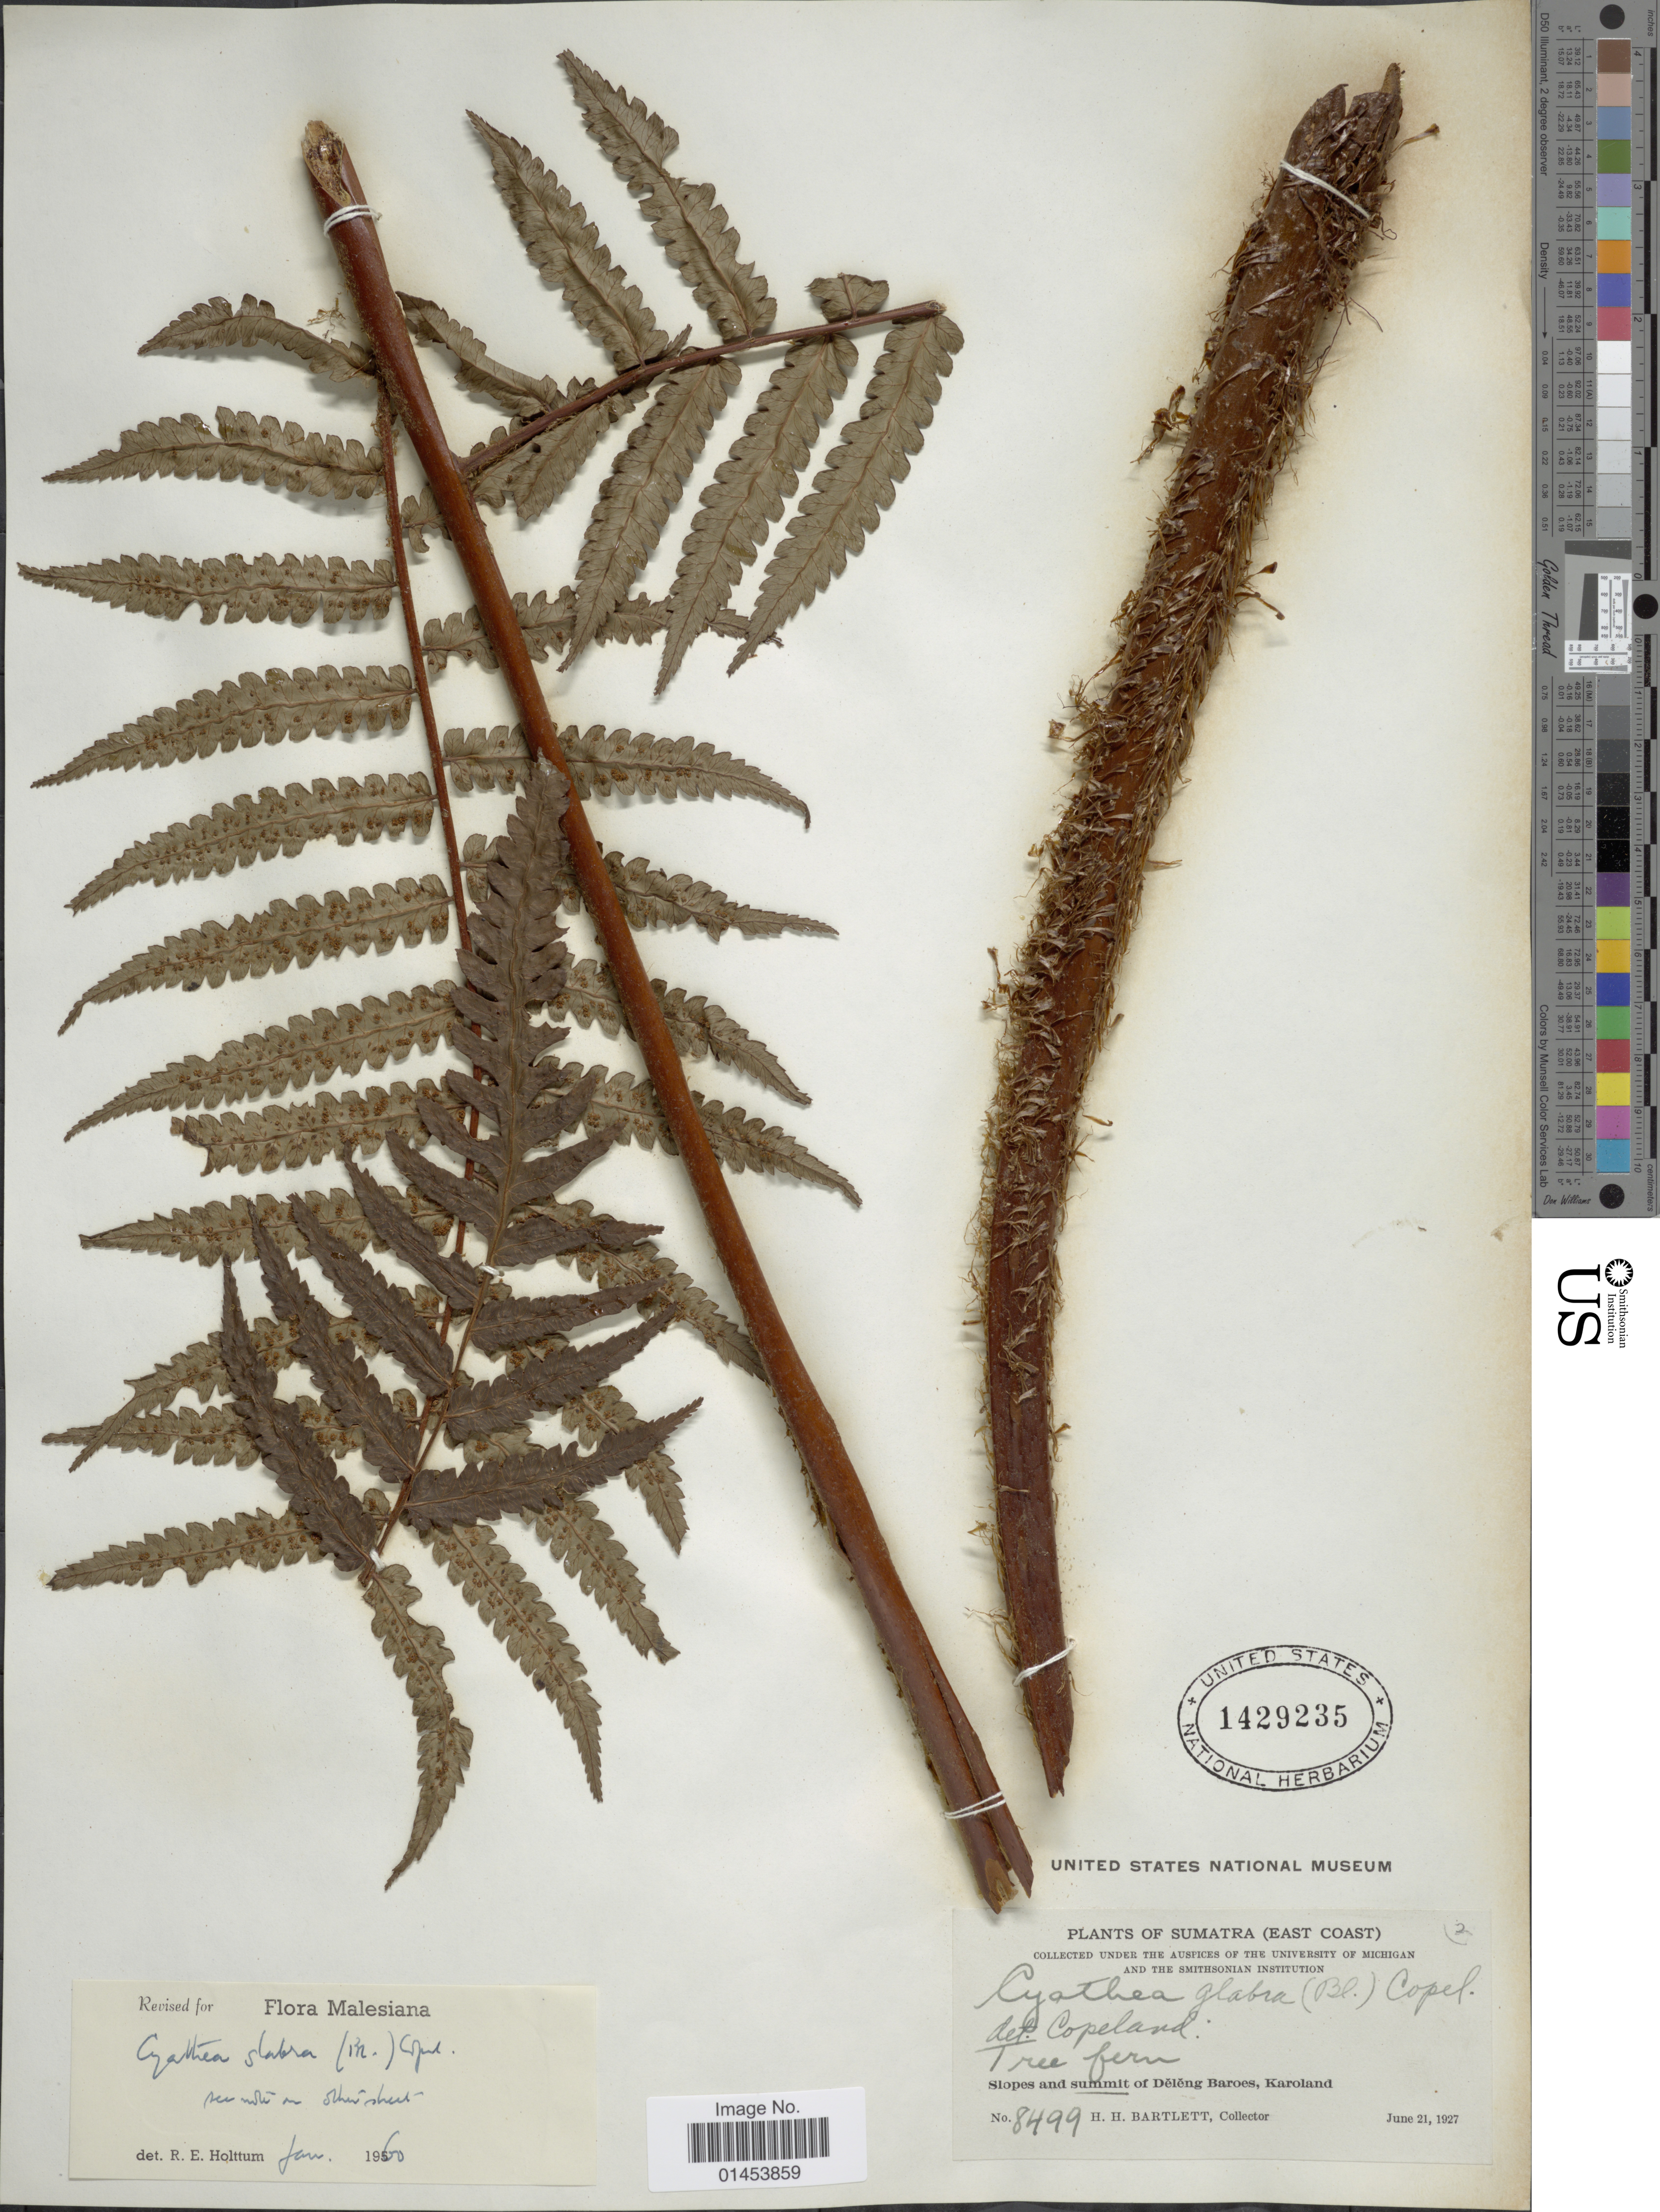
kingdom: Plantae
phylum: Tracheophyta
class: Polypodiopsida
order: Cyatheales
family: Cyatheaceae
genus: Cyathea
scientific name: Cyathea glabra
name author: (Blume) Copel.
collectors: H. H. Bartlett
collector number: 8499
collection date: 1927-06-21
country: Indonesia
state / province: Sumatra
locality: Sumatra(East Coast), slopes and summit of Deleng Baroesm Karoland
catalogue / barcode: US 1429235